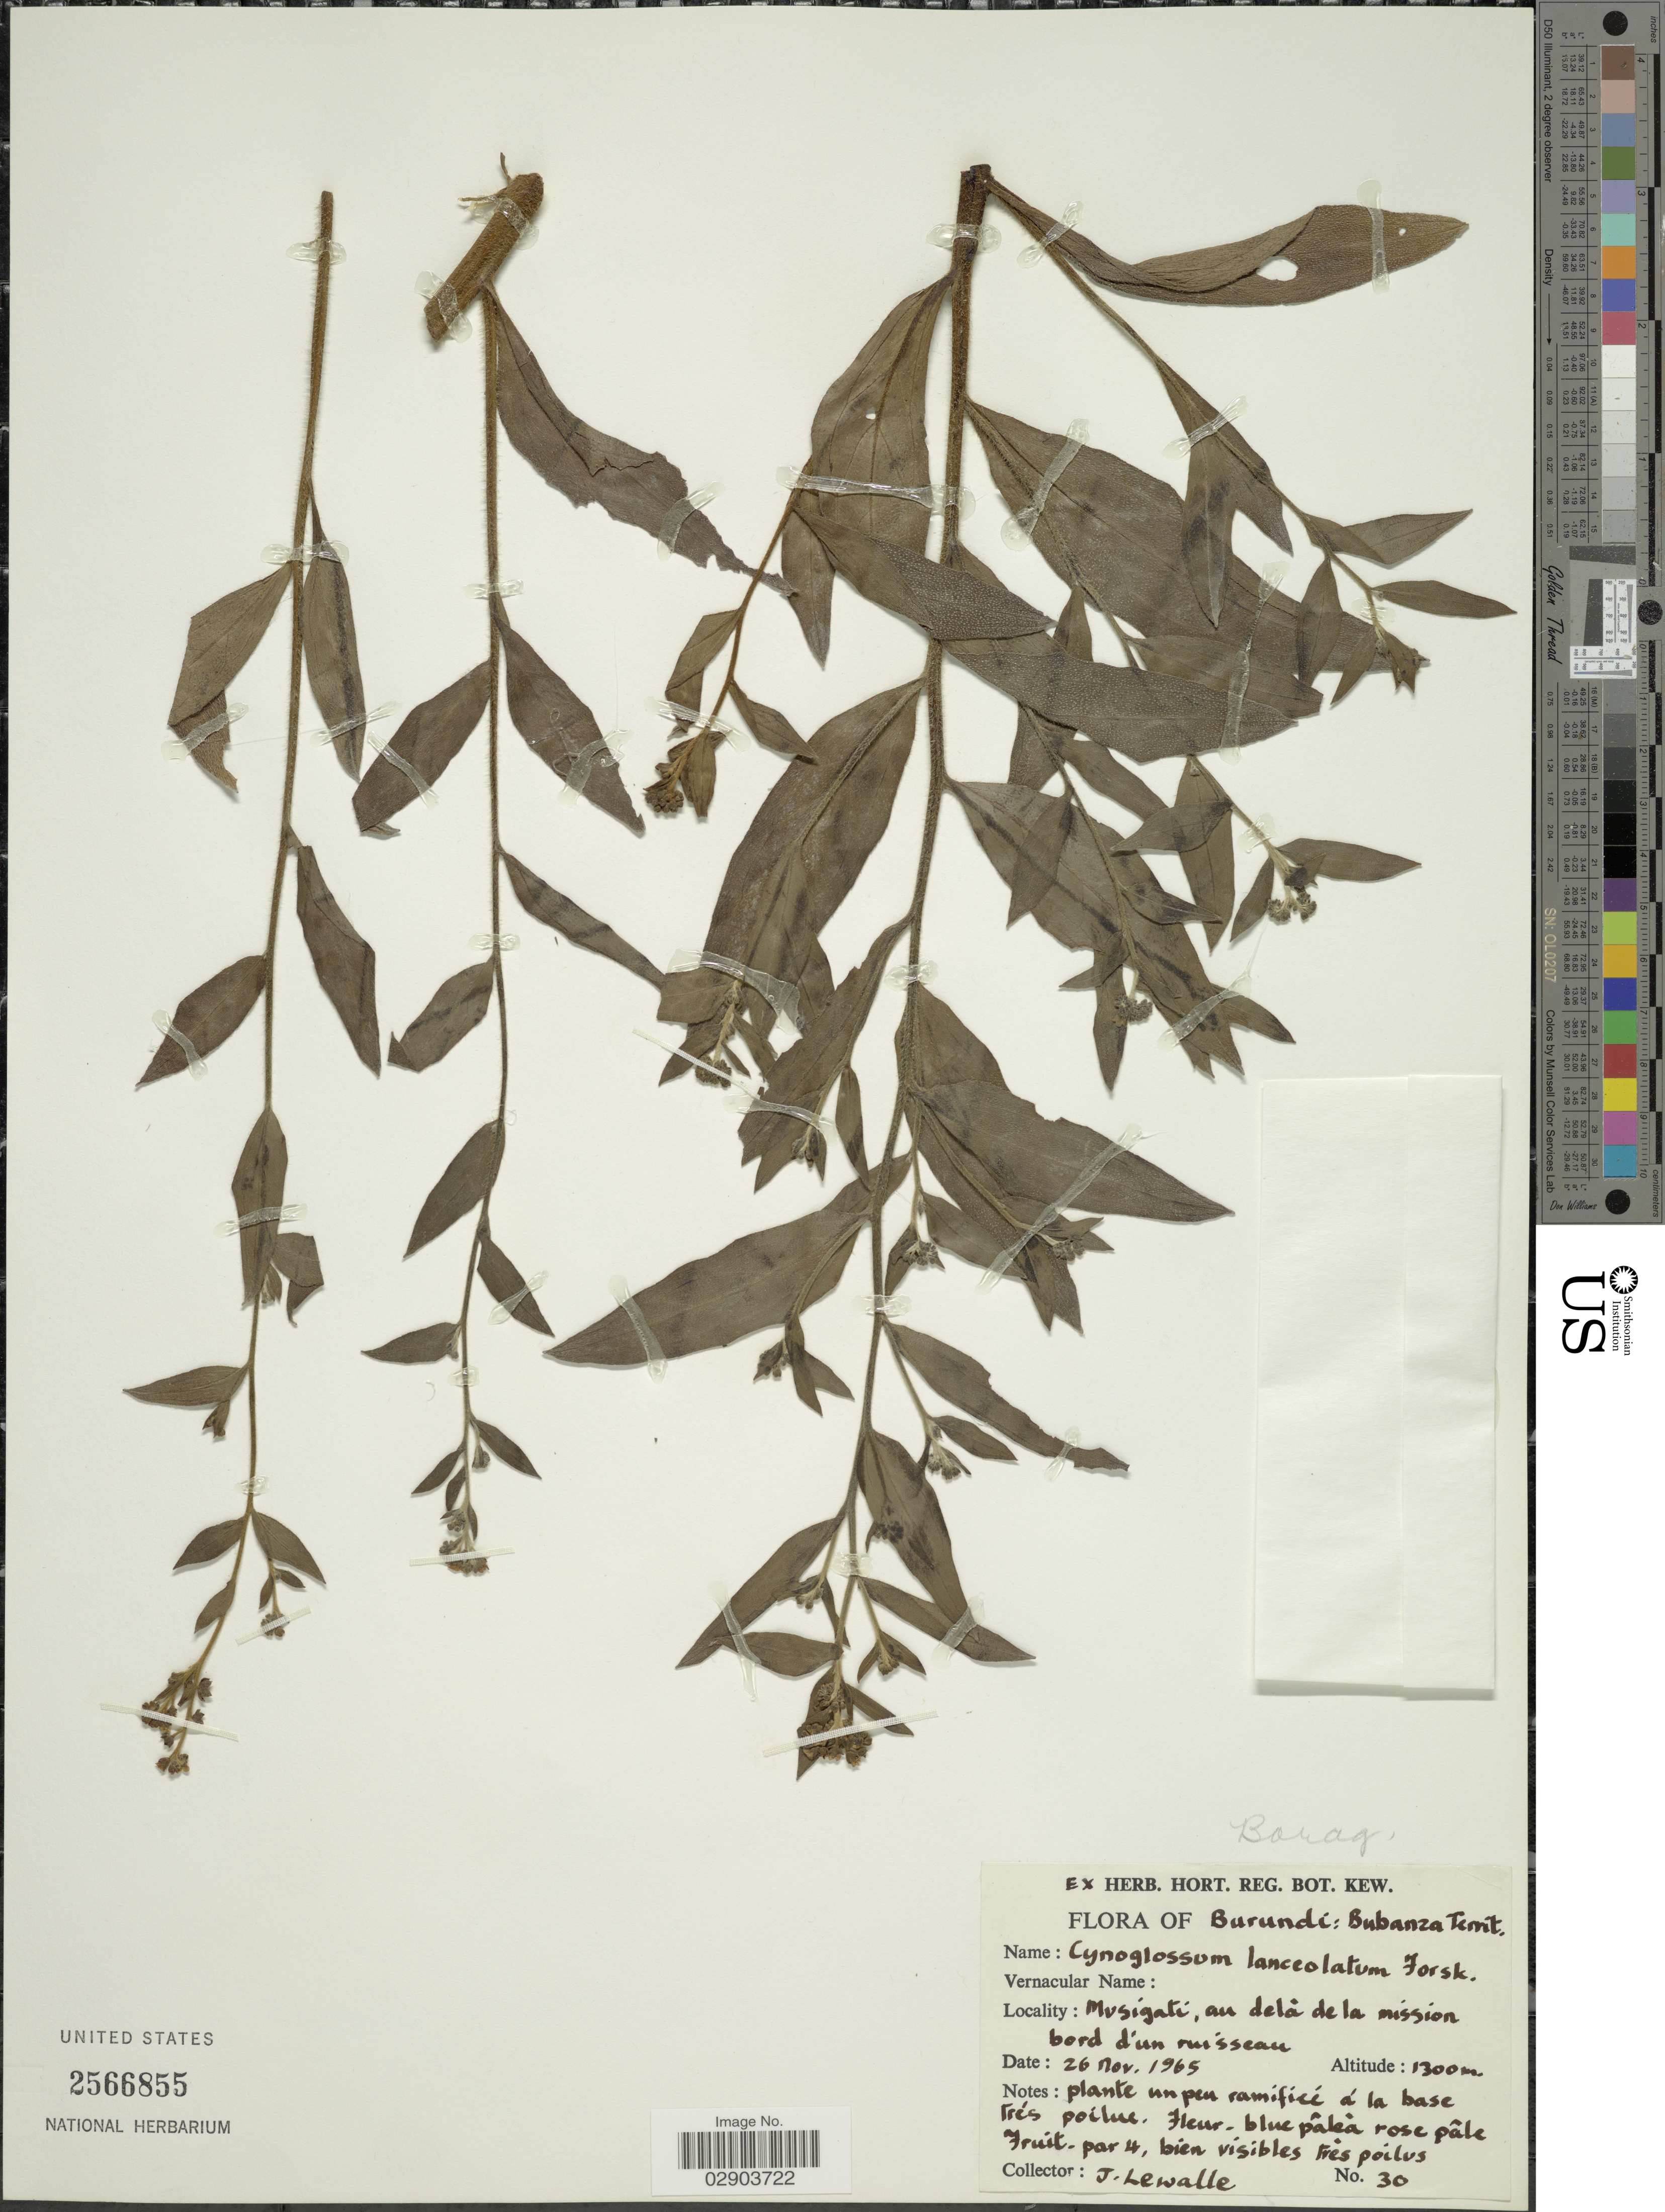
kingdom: Plantae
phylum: Tracheophyta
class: Magnoliopsida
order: Boraginales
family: Boraginaceae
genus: Cynoglossum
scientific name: Cynoglossum lanceolatum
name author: Forssk.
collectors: J. Lewalle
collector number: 30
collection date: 1965-11-26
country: Burundi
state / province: Bubanza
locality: Bubanza Territ., Musigati, au delá de la mission bord d'un ruisseau.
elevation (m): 1300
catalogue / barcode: US 2566855